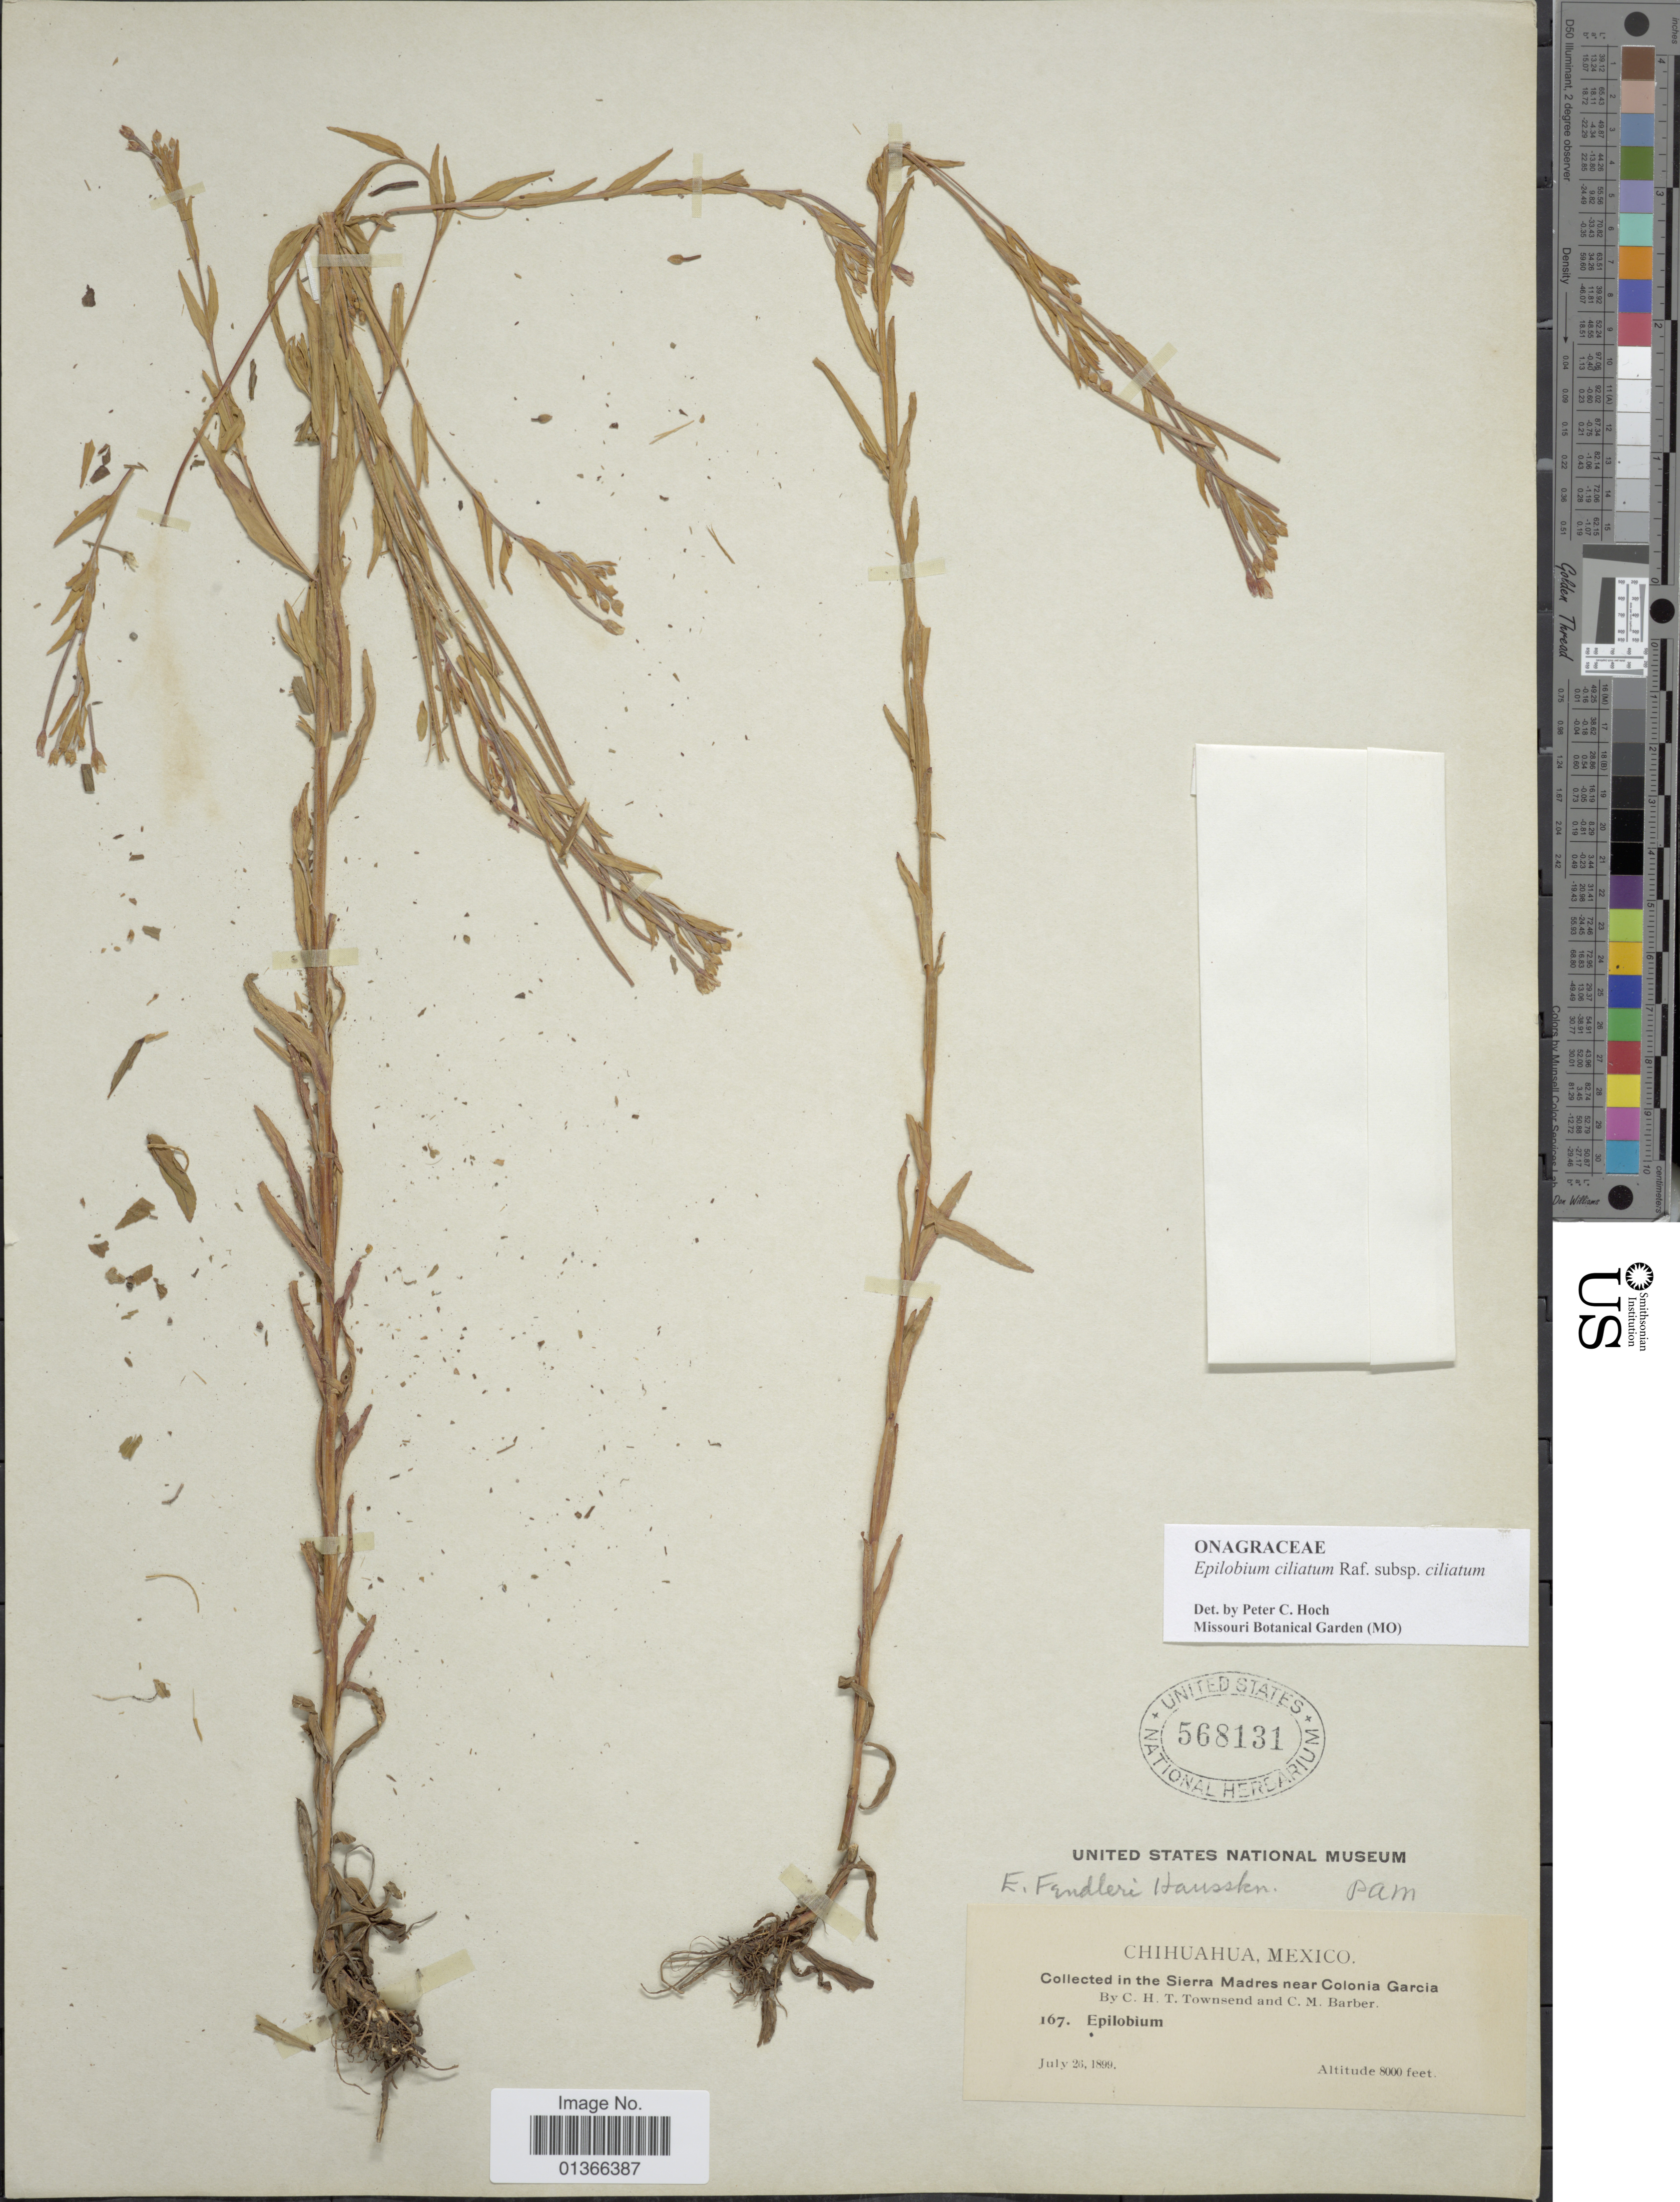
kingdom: Plantae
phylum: Tracheophyta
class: Magnoliopsida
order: Myrtales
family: Onagraceae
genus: Epilobium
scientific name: Epilobium ciliatum subsp. ciliatum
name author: Raf.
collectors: C. H. T. Townsend & C. Barber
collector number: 167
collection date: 1899-07-26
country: Mexico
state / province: Chihuahua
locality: Sierra Madres near Colonia Garcia.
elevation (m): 2438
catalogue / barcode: US 568131